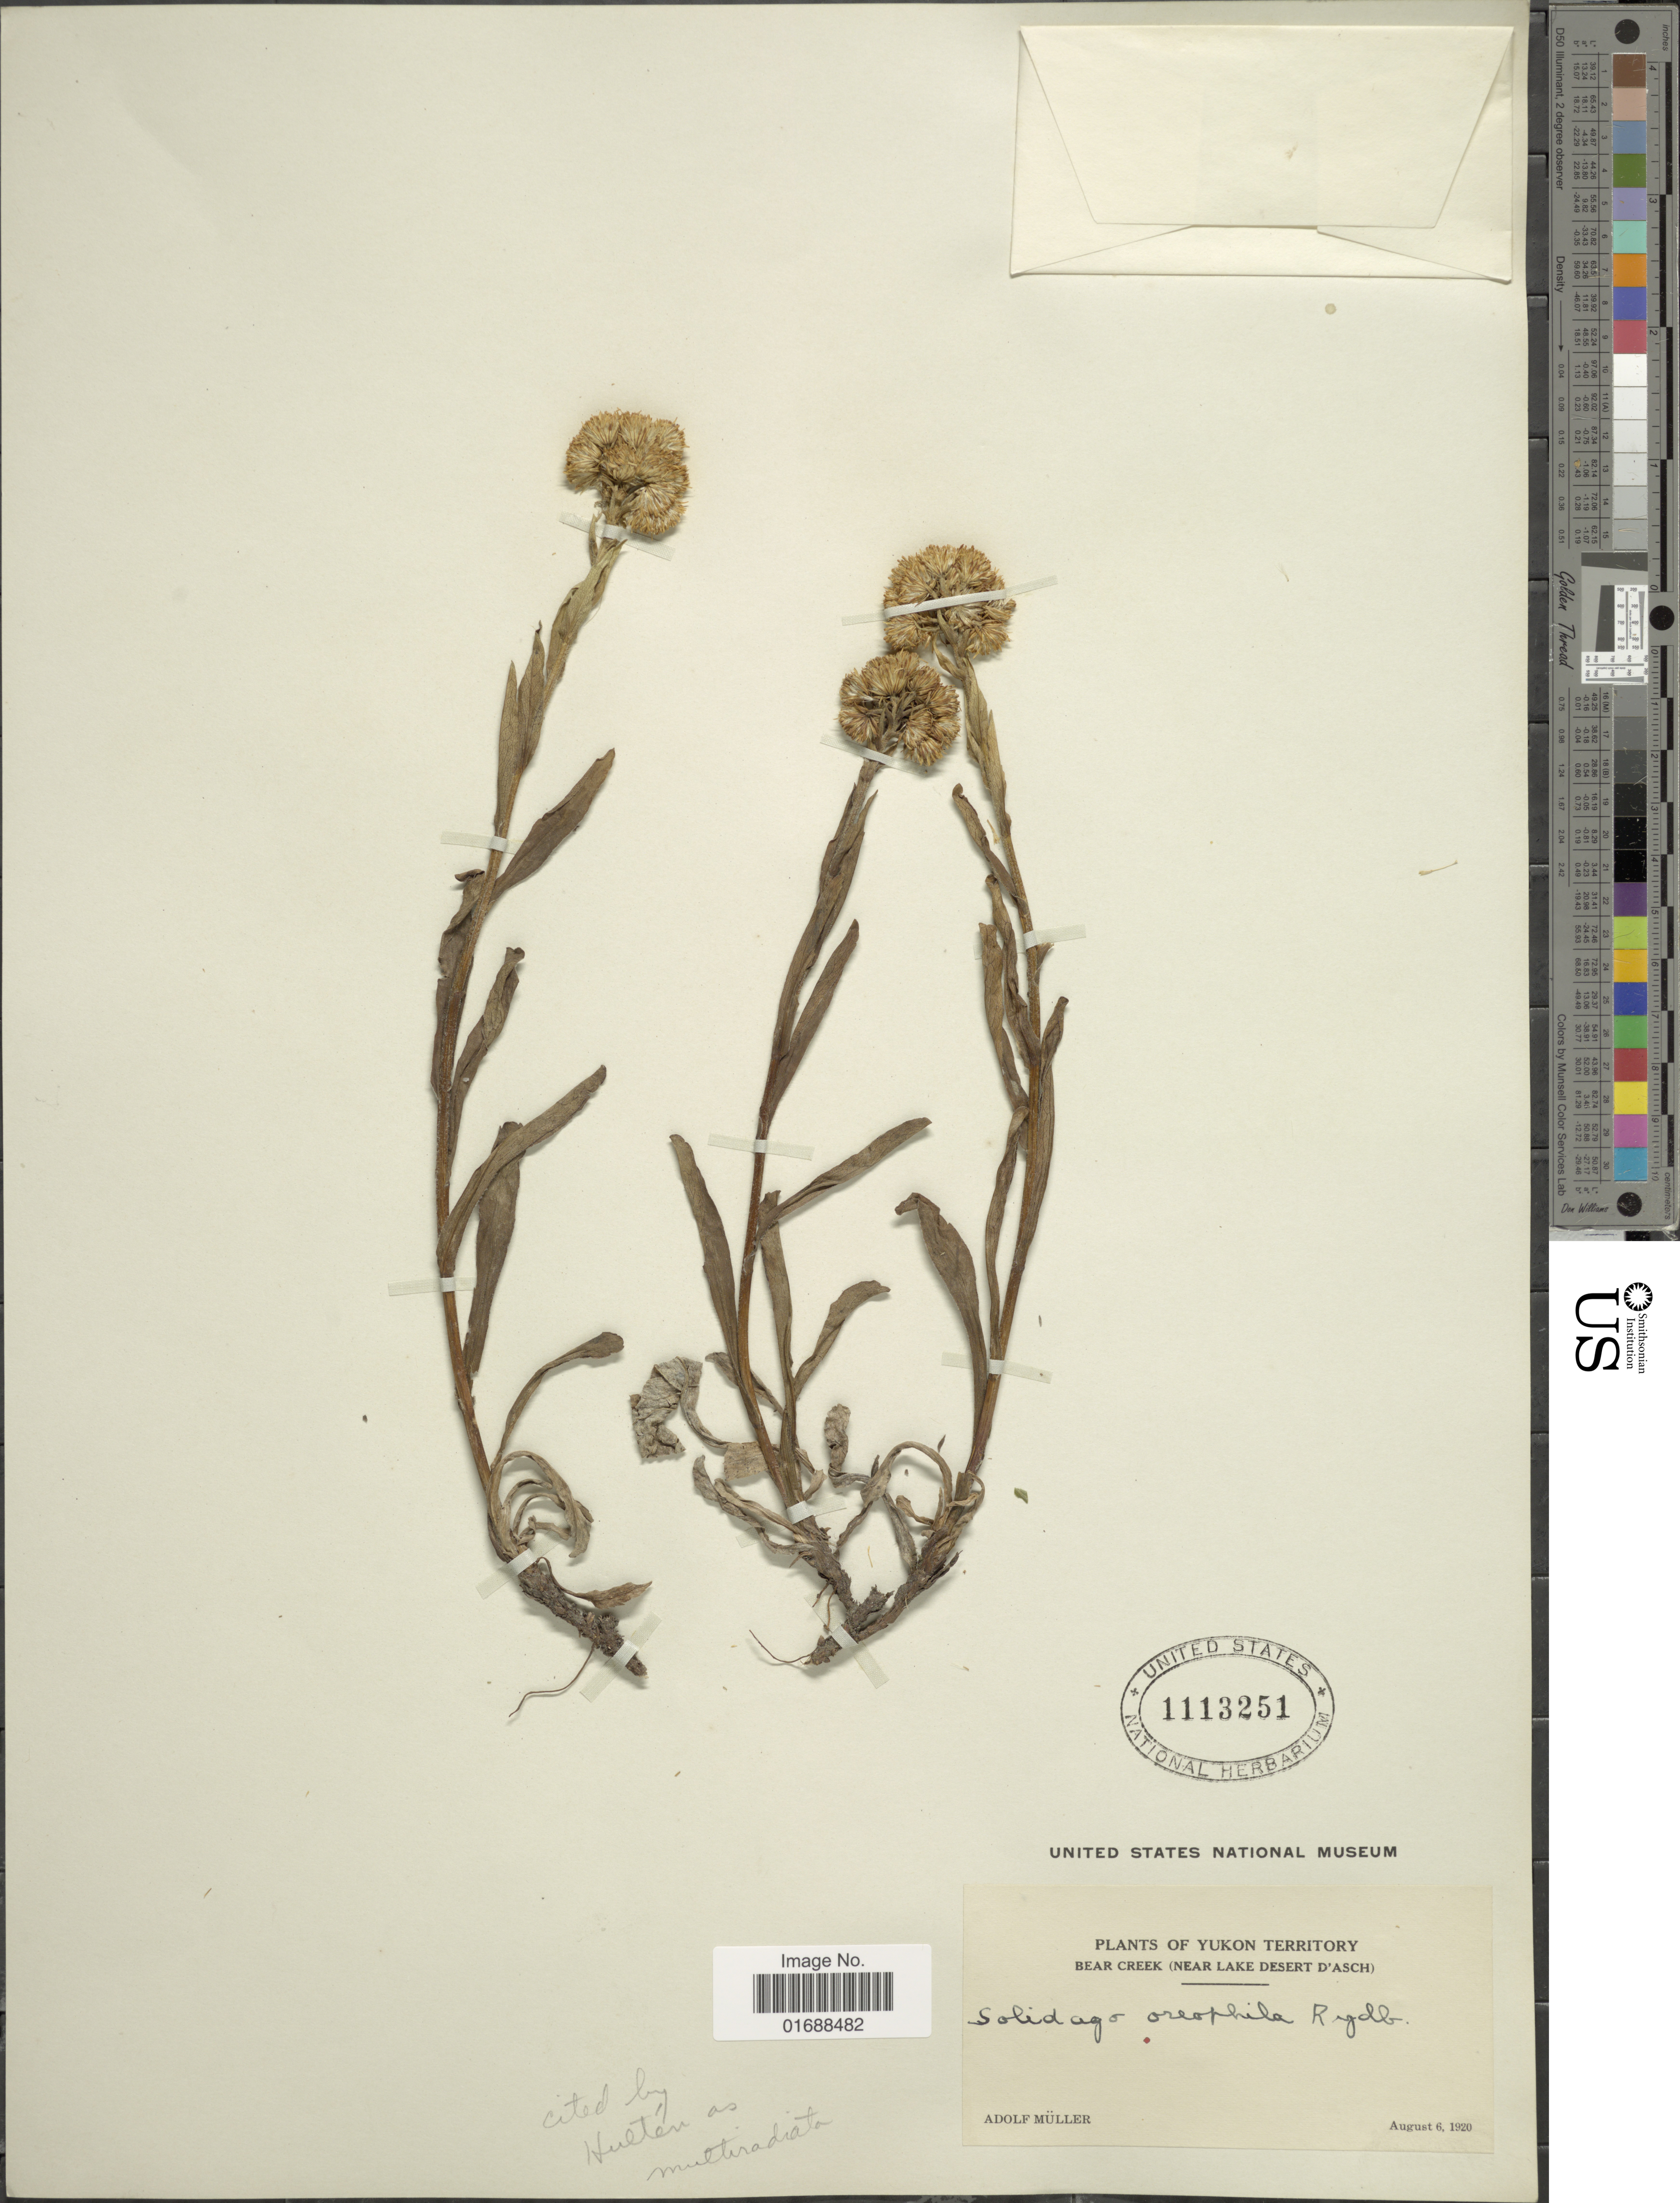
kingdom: Plantae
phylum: Tracheophyta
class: Magnoliopsida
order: Asterales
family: Asteraceae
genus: Solidago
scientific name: Solidago multiradiata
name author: Aiton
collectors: A. Muller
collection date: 1920-08-06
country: Canada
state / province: Yukon Territory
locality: Bear Creek (Near Lake Desert D'Asch)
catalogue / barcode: US 1113251